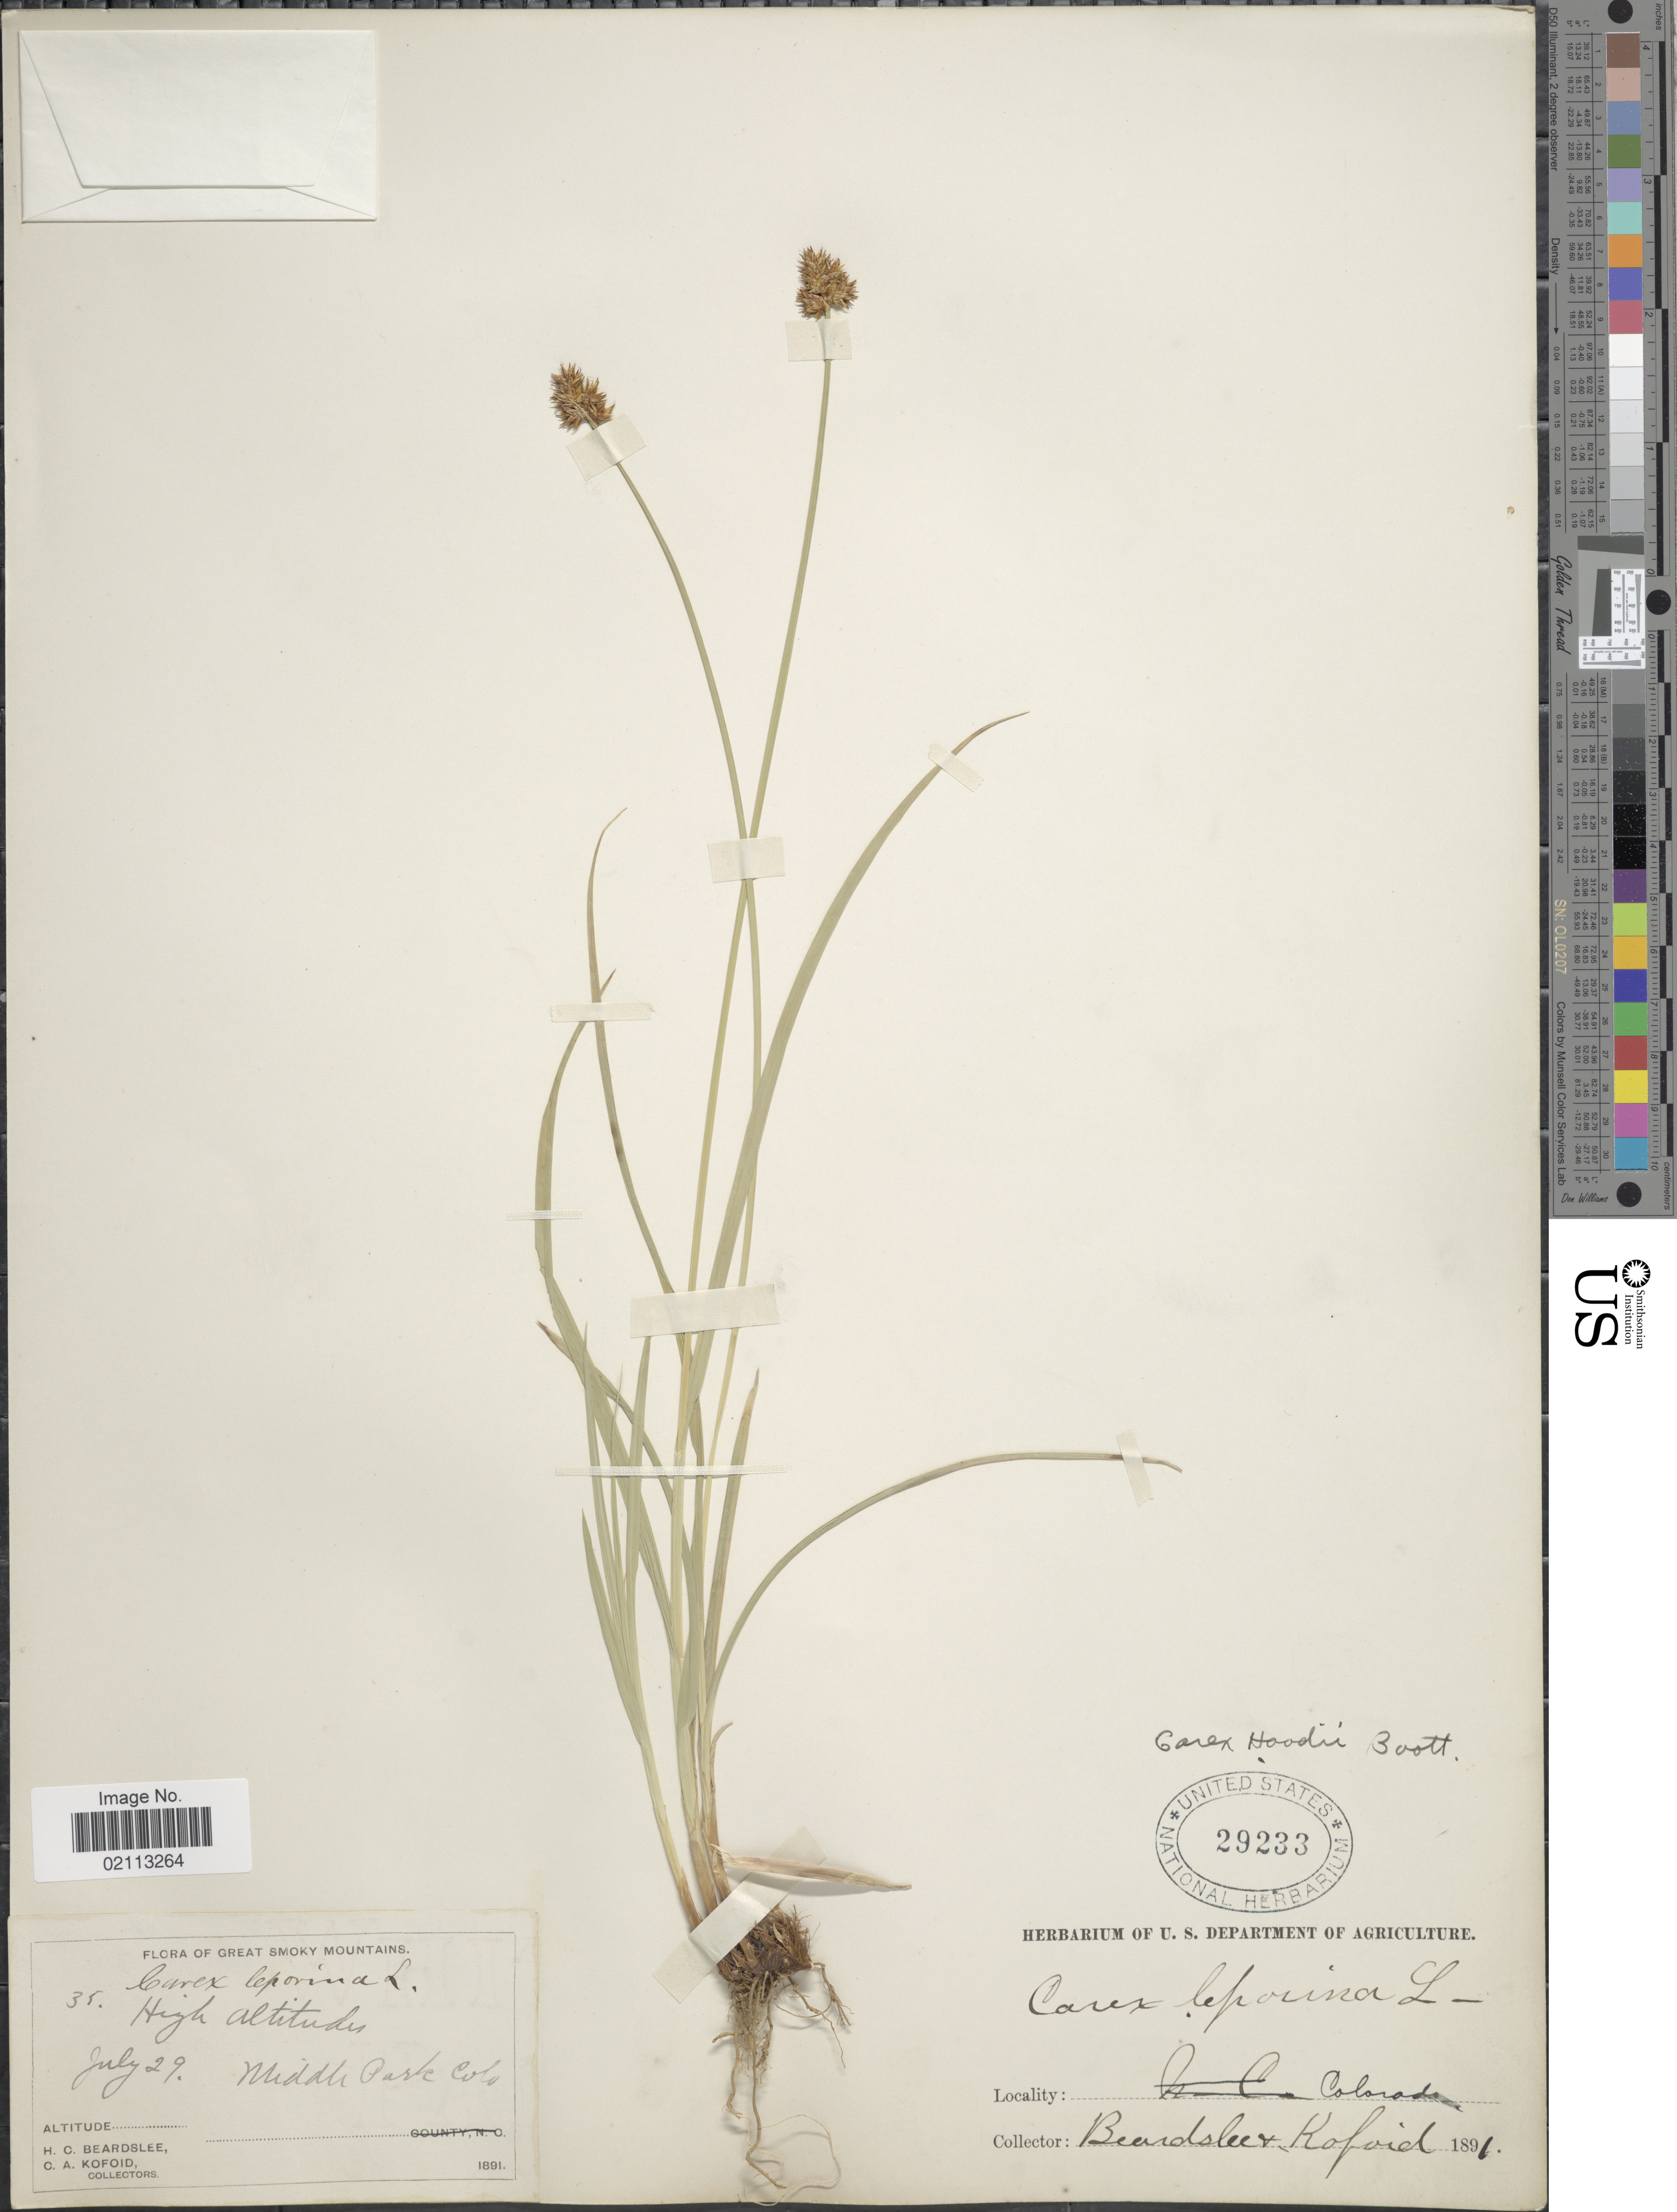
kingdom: Plantae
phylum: Tracheophyta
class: Liliopsida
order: Poales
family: Cyperaceae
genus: Carex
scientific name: Carex hoodii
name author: Boott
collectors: H. Beardslee & C. Kofoid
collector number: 35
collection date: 1891-07-29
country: United States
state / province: Colorado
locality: Great Smoky Mountains, Middle Park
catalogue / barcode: US 29233